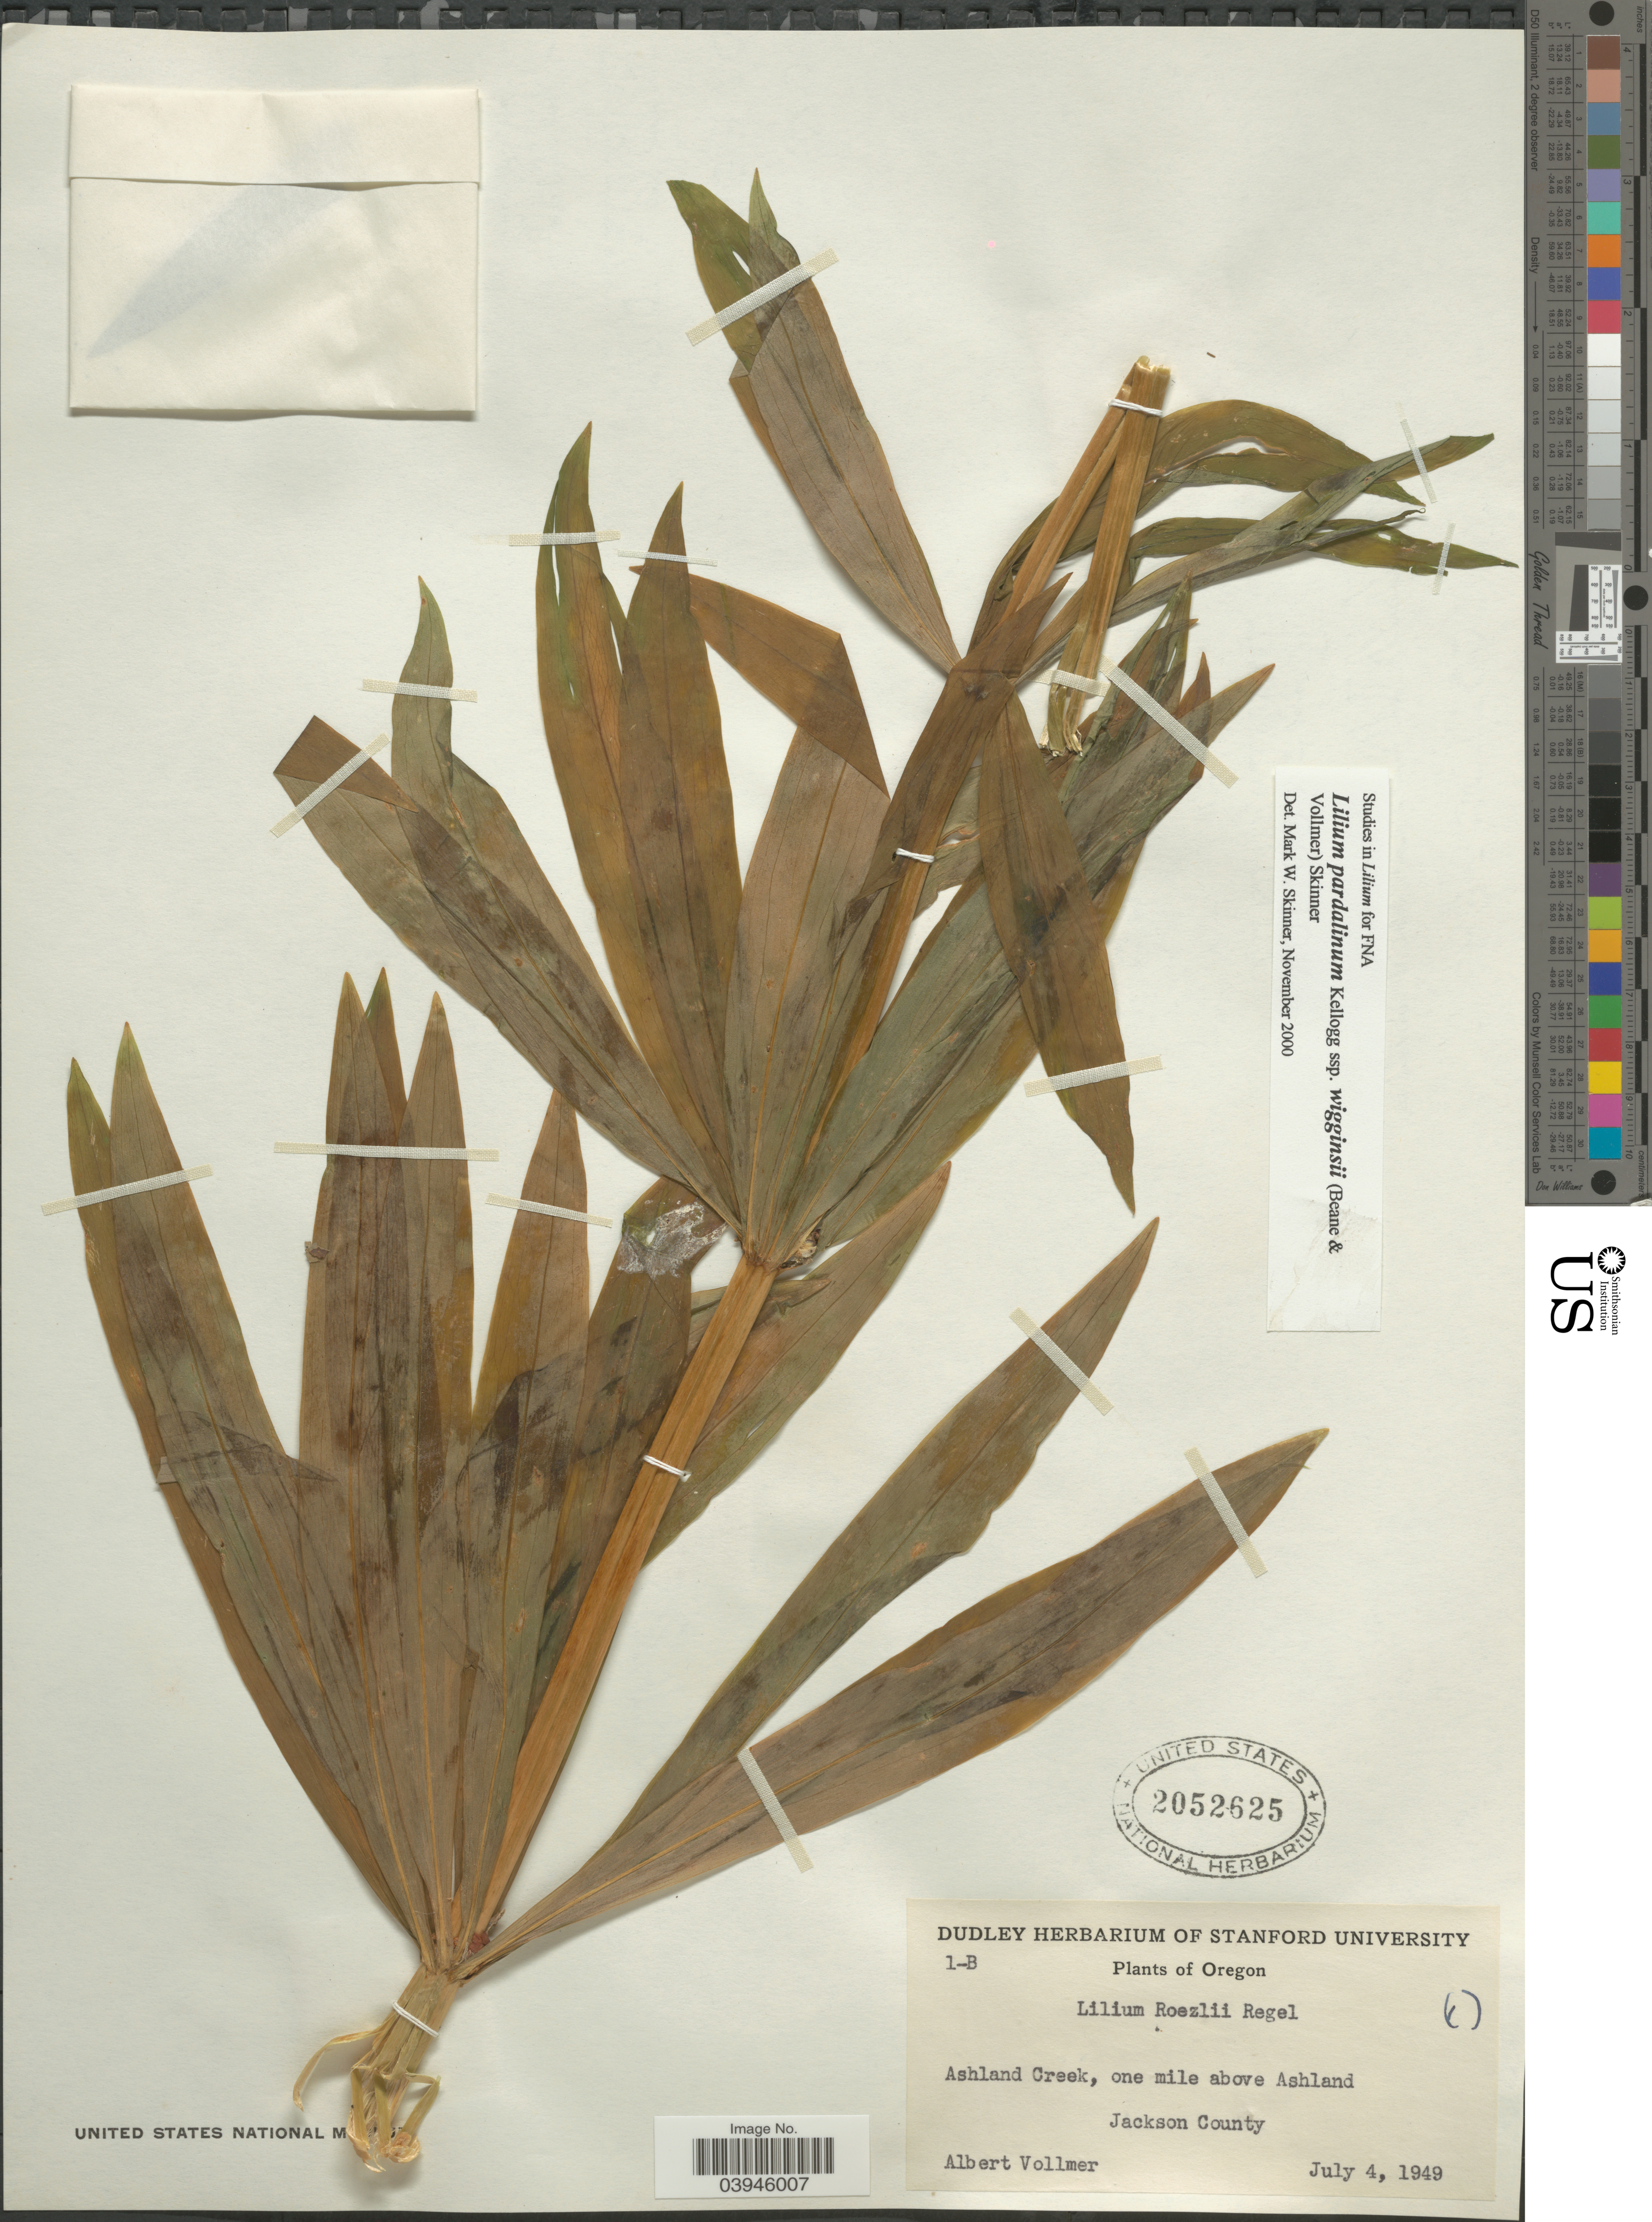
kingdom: Plantae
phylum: Tracheophyta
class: Liliopsida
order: Liliales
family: Liliaceae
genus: Lilium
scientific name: Lilium pardalinum subsp. wigginsii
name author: (Beane & Vollmer) M.W. Skinner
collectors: A. Vollmer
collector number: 1-B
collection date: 1949-07-04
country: United States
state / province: Oregon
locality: Ashland Creek, one mile above Ashland. Jackson County.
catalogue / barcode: US 2052625